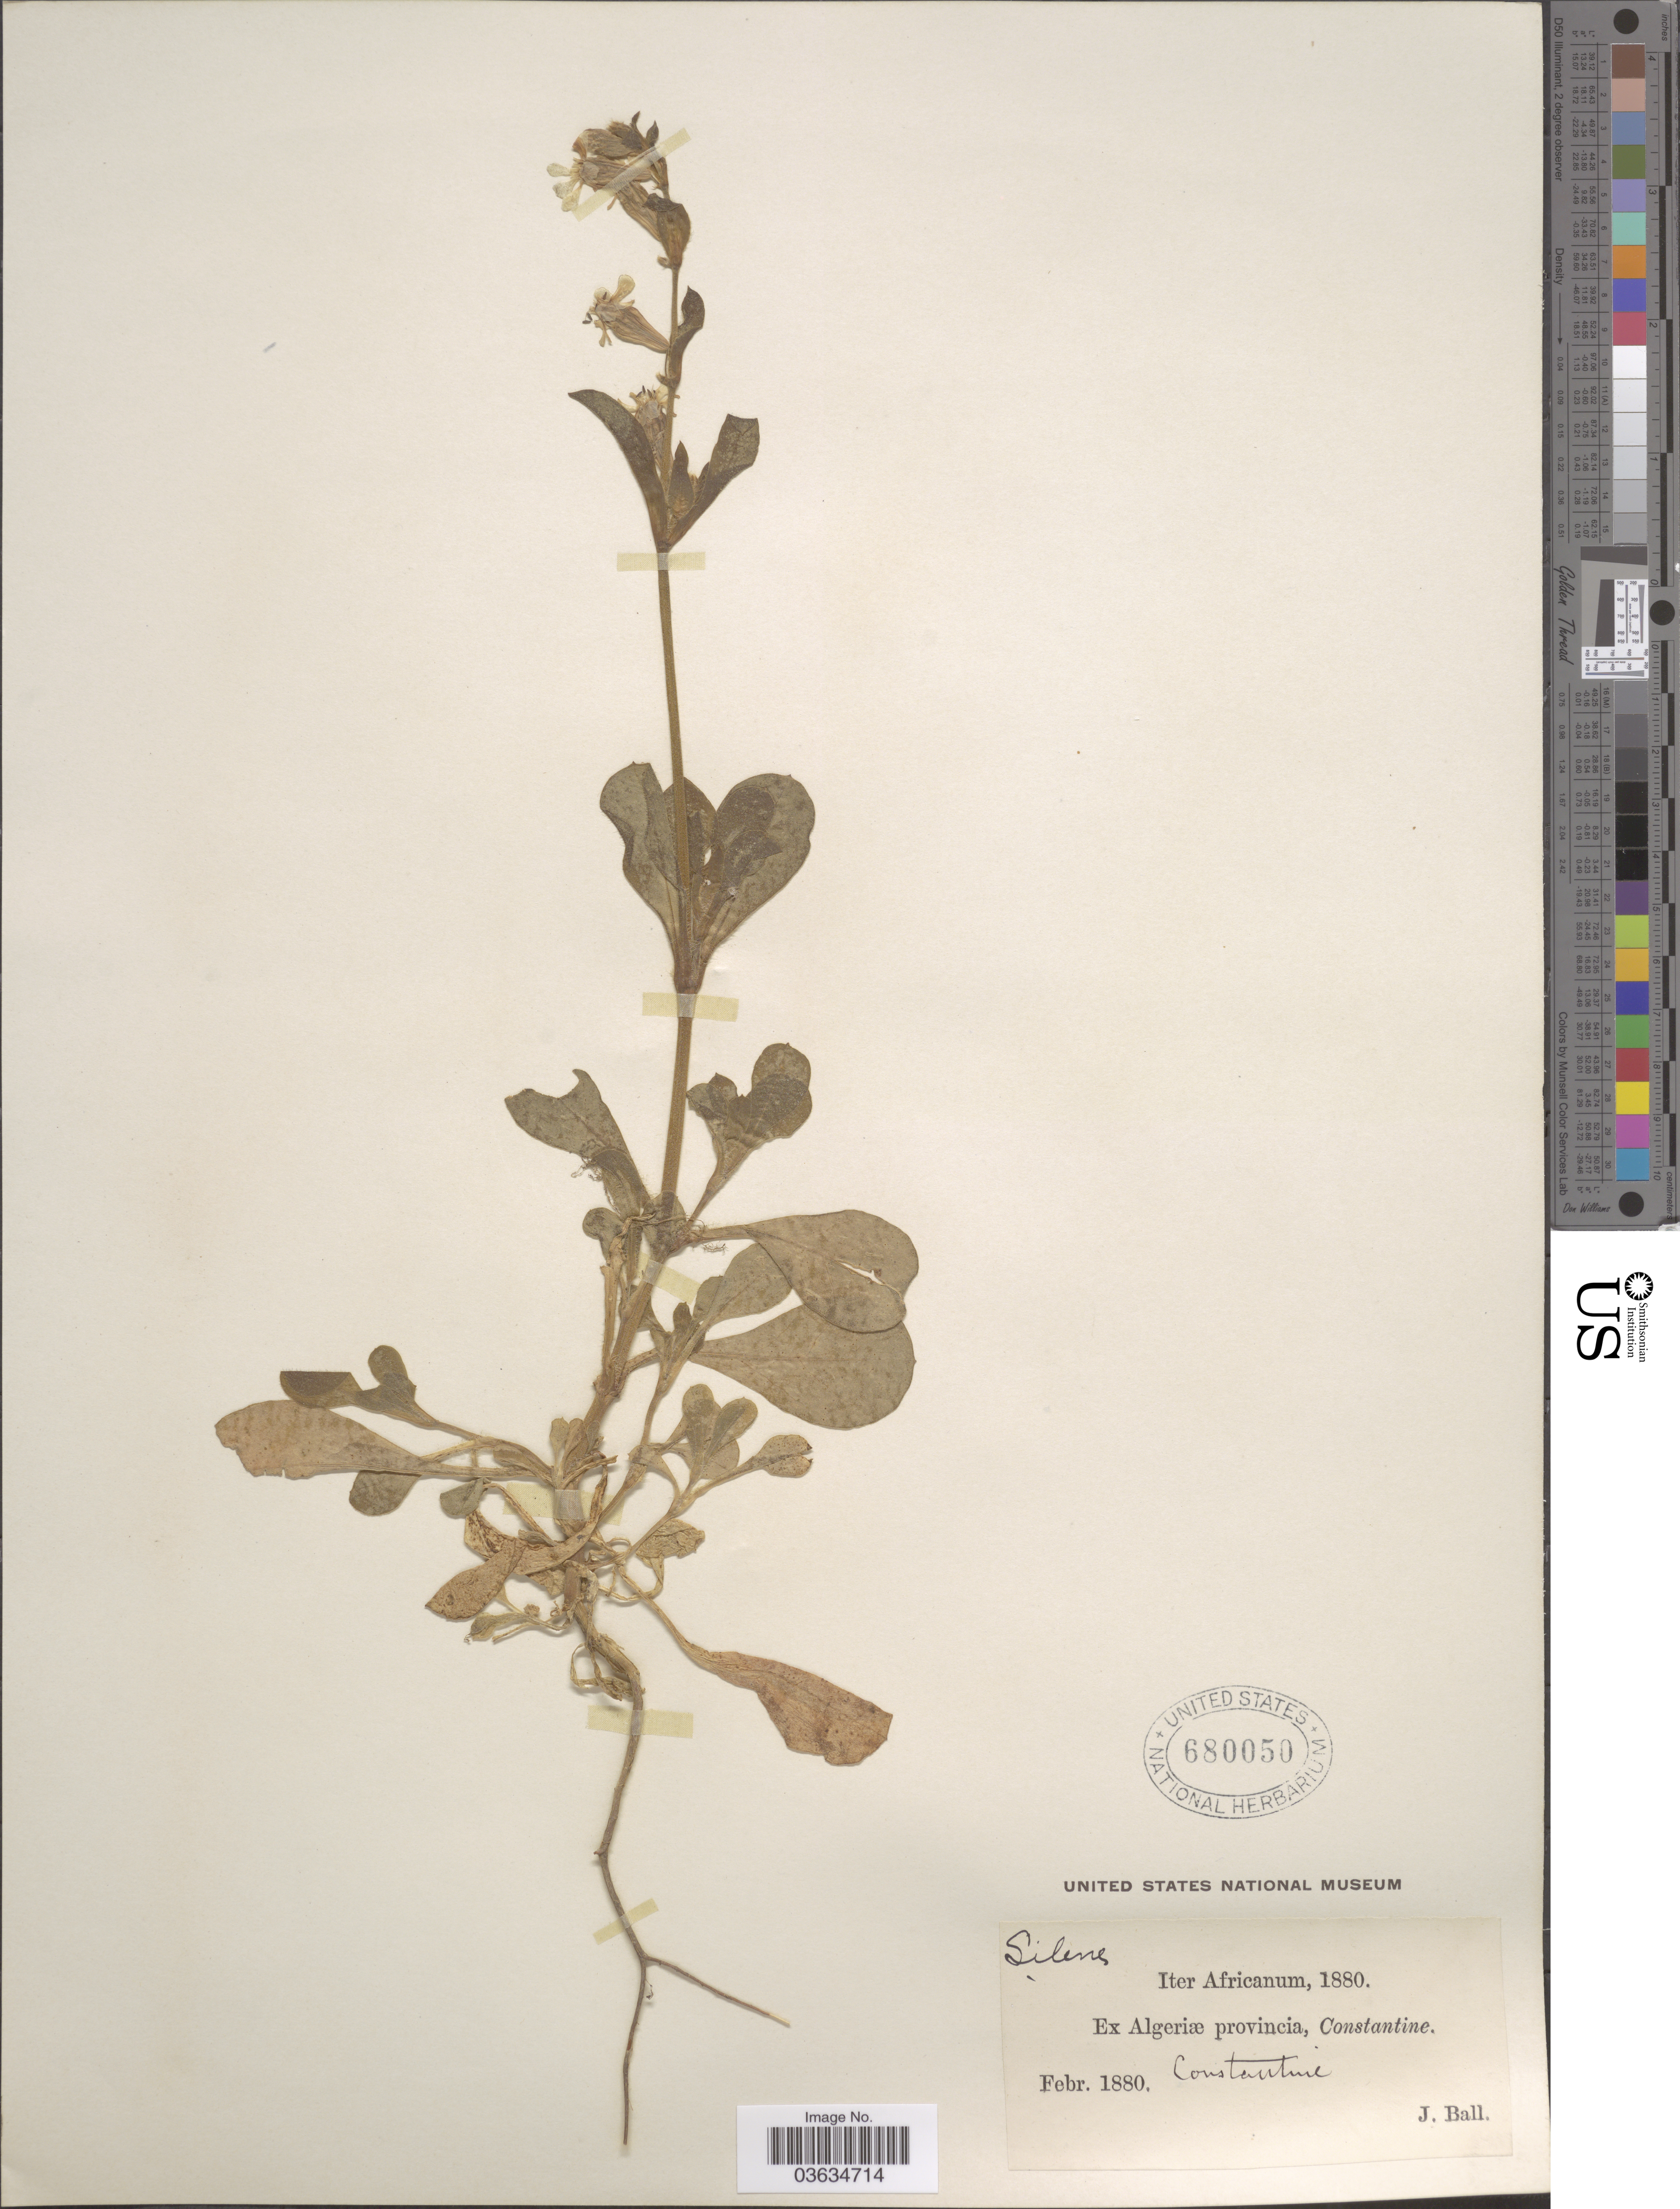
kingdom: Plantae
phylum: Tracheophyta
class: Magnoliopsida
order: Caryophyllales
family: Caryophyllaceae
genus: Silene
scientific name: Silene sp.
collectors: J. Ball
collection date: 1880-02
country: Algeria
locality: Iter Africanum. Ex Algeriæ provincia, Constantine.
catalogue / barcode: US 680050